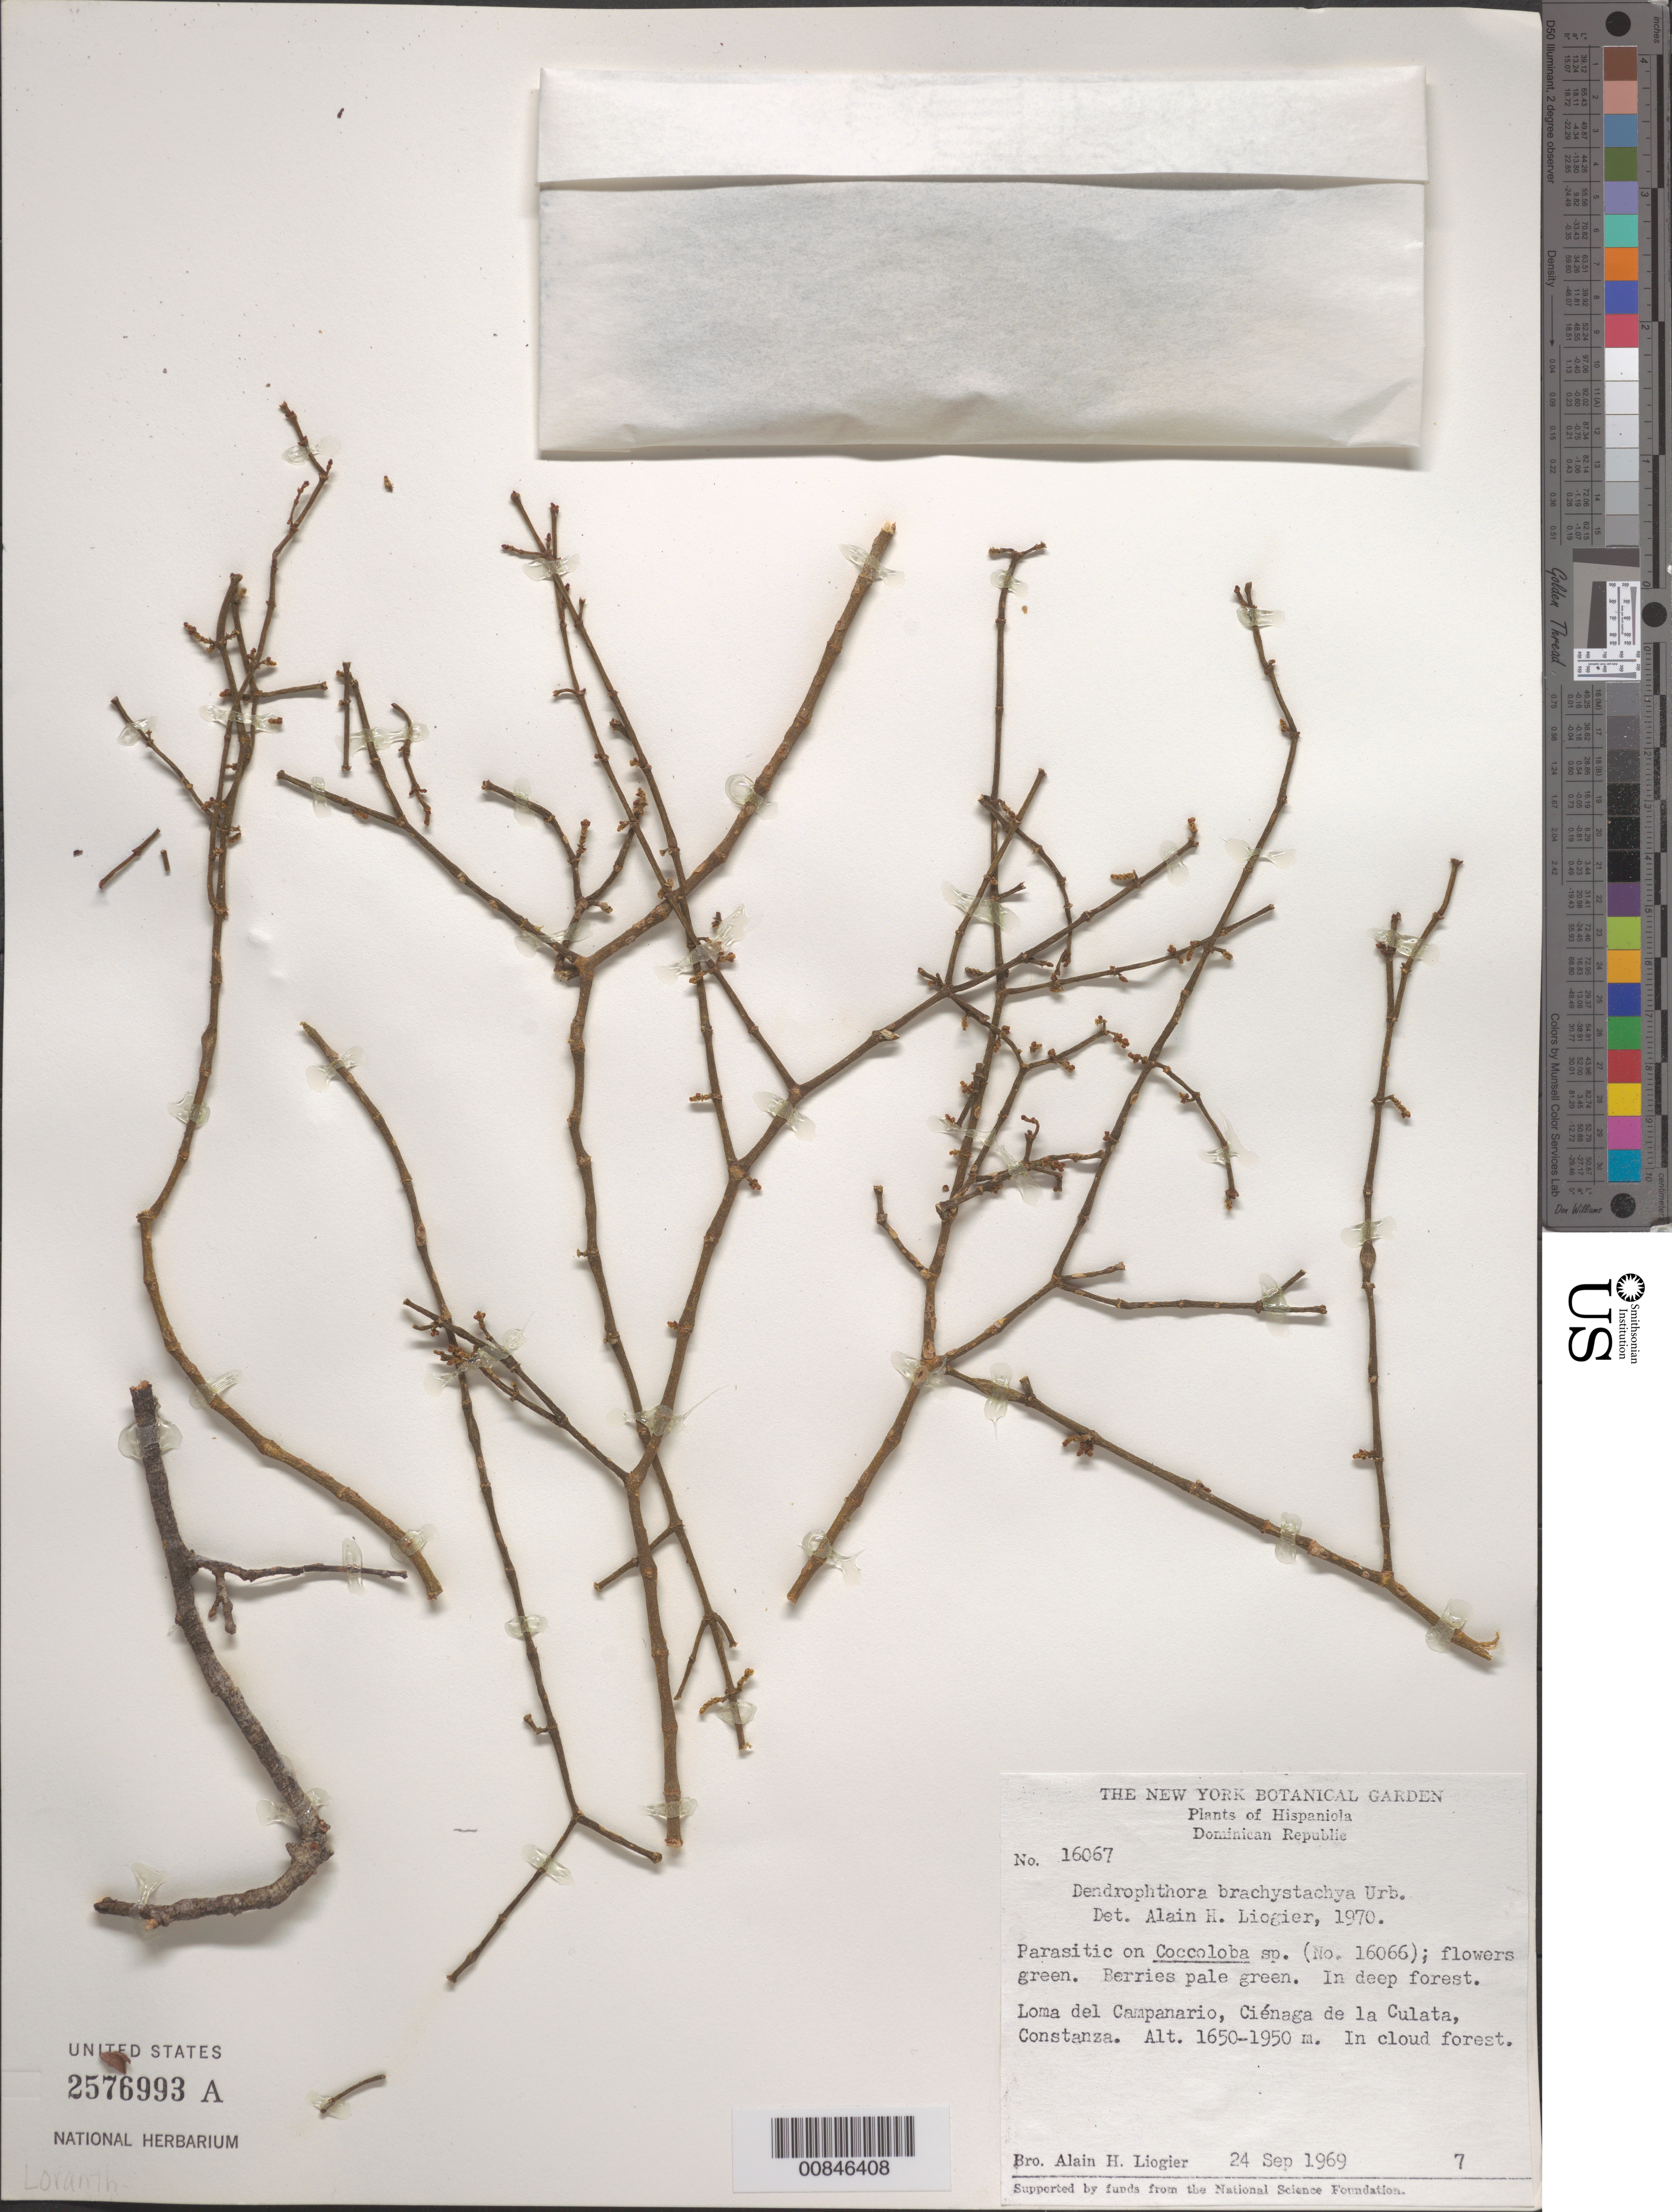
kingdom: Plantae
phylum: Tracheophyta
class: Magnoliopsida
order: Santalales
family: Viscaceae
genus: Dendrophthora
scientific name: Dendrophthora brachystachya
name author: Urb.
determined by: Liogier, Alain H.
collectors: A. H. Liogier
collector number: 16067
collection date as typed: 24 Sep 1969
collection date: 1969-09-24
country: Dominican Republic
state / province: La Vega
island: Hispaniola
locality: Loma del Campanario, Ciénaga de la Culata, Constanza.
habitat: On Coccoloba sp. (No. 16066). In deep cloud forest.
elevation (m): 1650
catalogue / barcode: US 2576993A